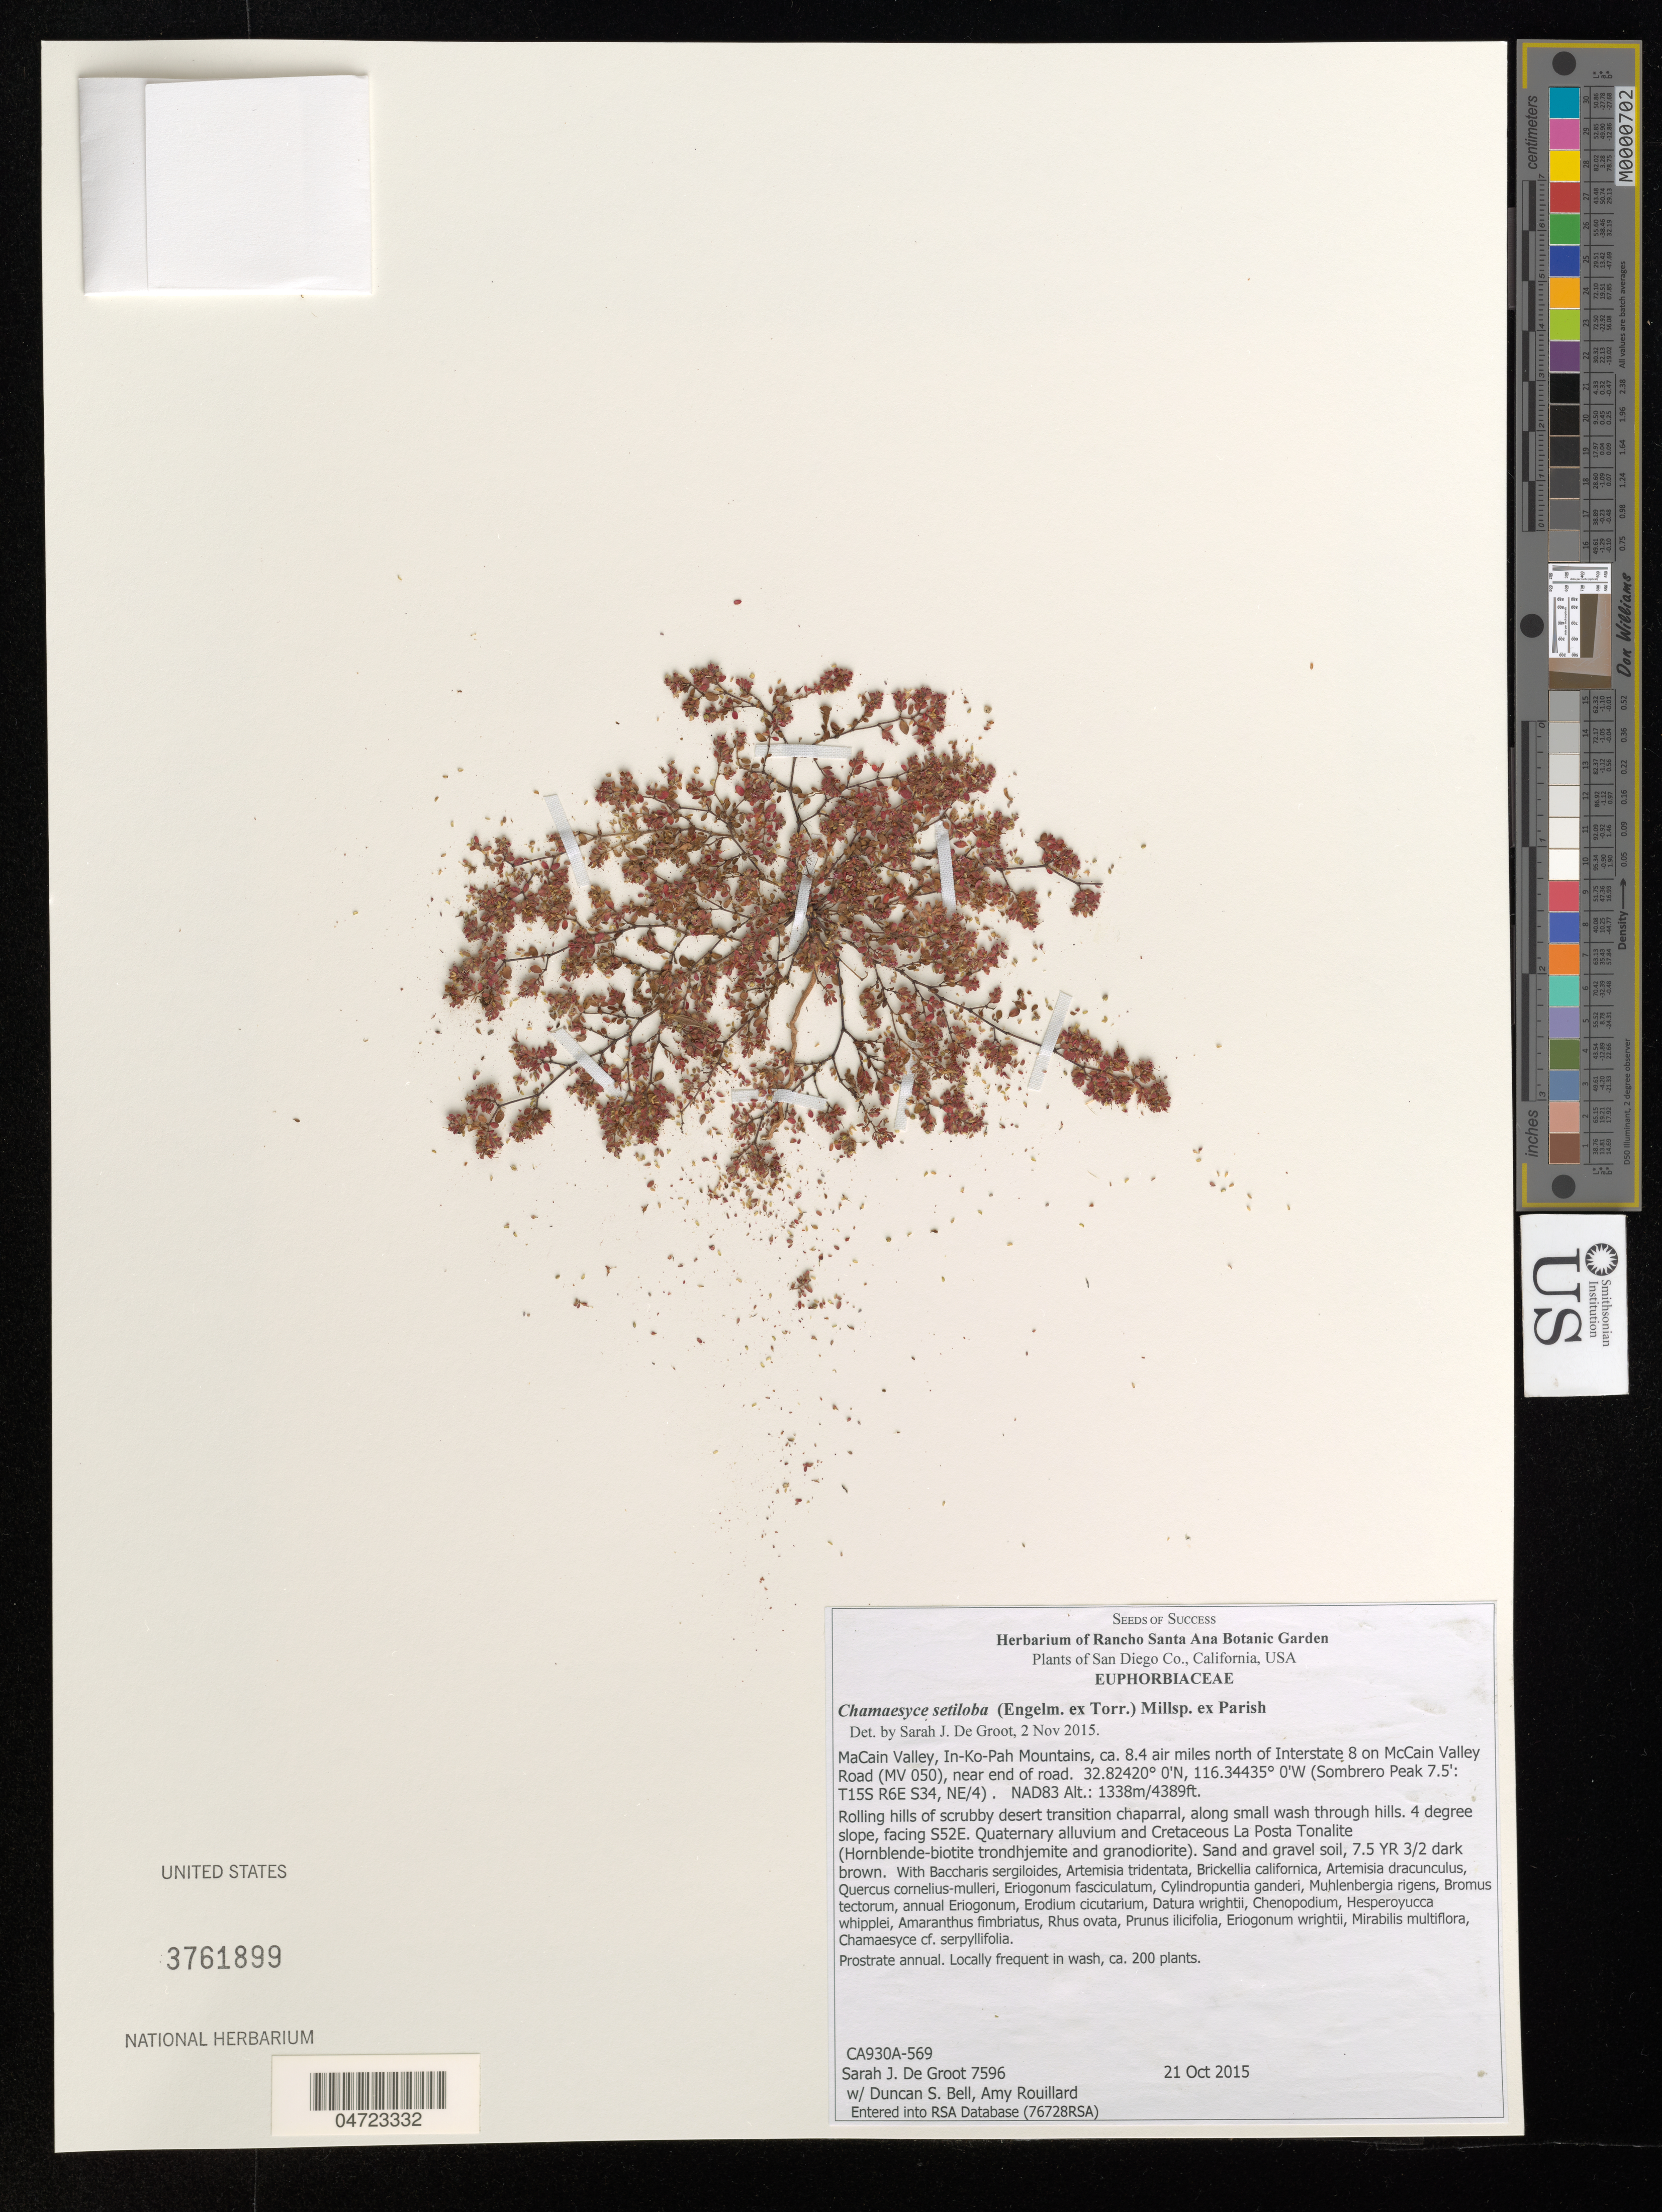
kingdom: Plantae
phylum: Tracheophyta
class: Magnoliopsida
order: Malpighiales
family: Euphorbiaceae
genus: Chamaesyce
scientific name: Chamaesyce setiloba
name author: (Engelm. ex Torr.) Norton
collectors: S. De Groot, D. S. Bell & A. Rouillard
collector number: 7596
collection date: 2015-10-21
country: United States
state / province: California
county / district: San Diego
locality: San Diego Co. MaCain Valley, In-Ko-Pah Mountains, ca. 8.4 air miles north of Interstate 8 on McCain Valley Road (MV 050), near end of road. (Sombrero Peak 7.5': T15S R6E S34, NE/4). NAD83.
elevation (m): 1338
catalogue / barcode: US 3761899